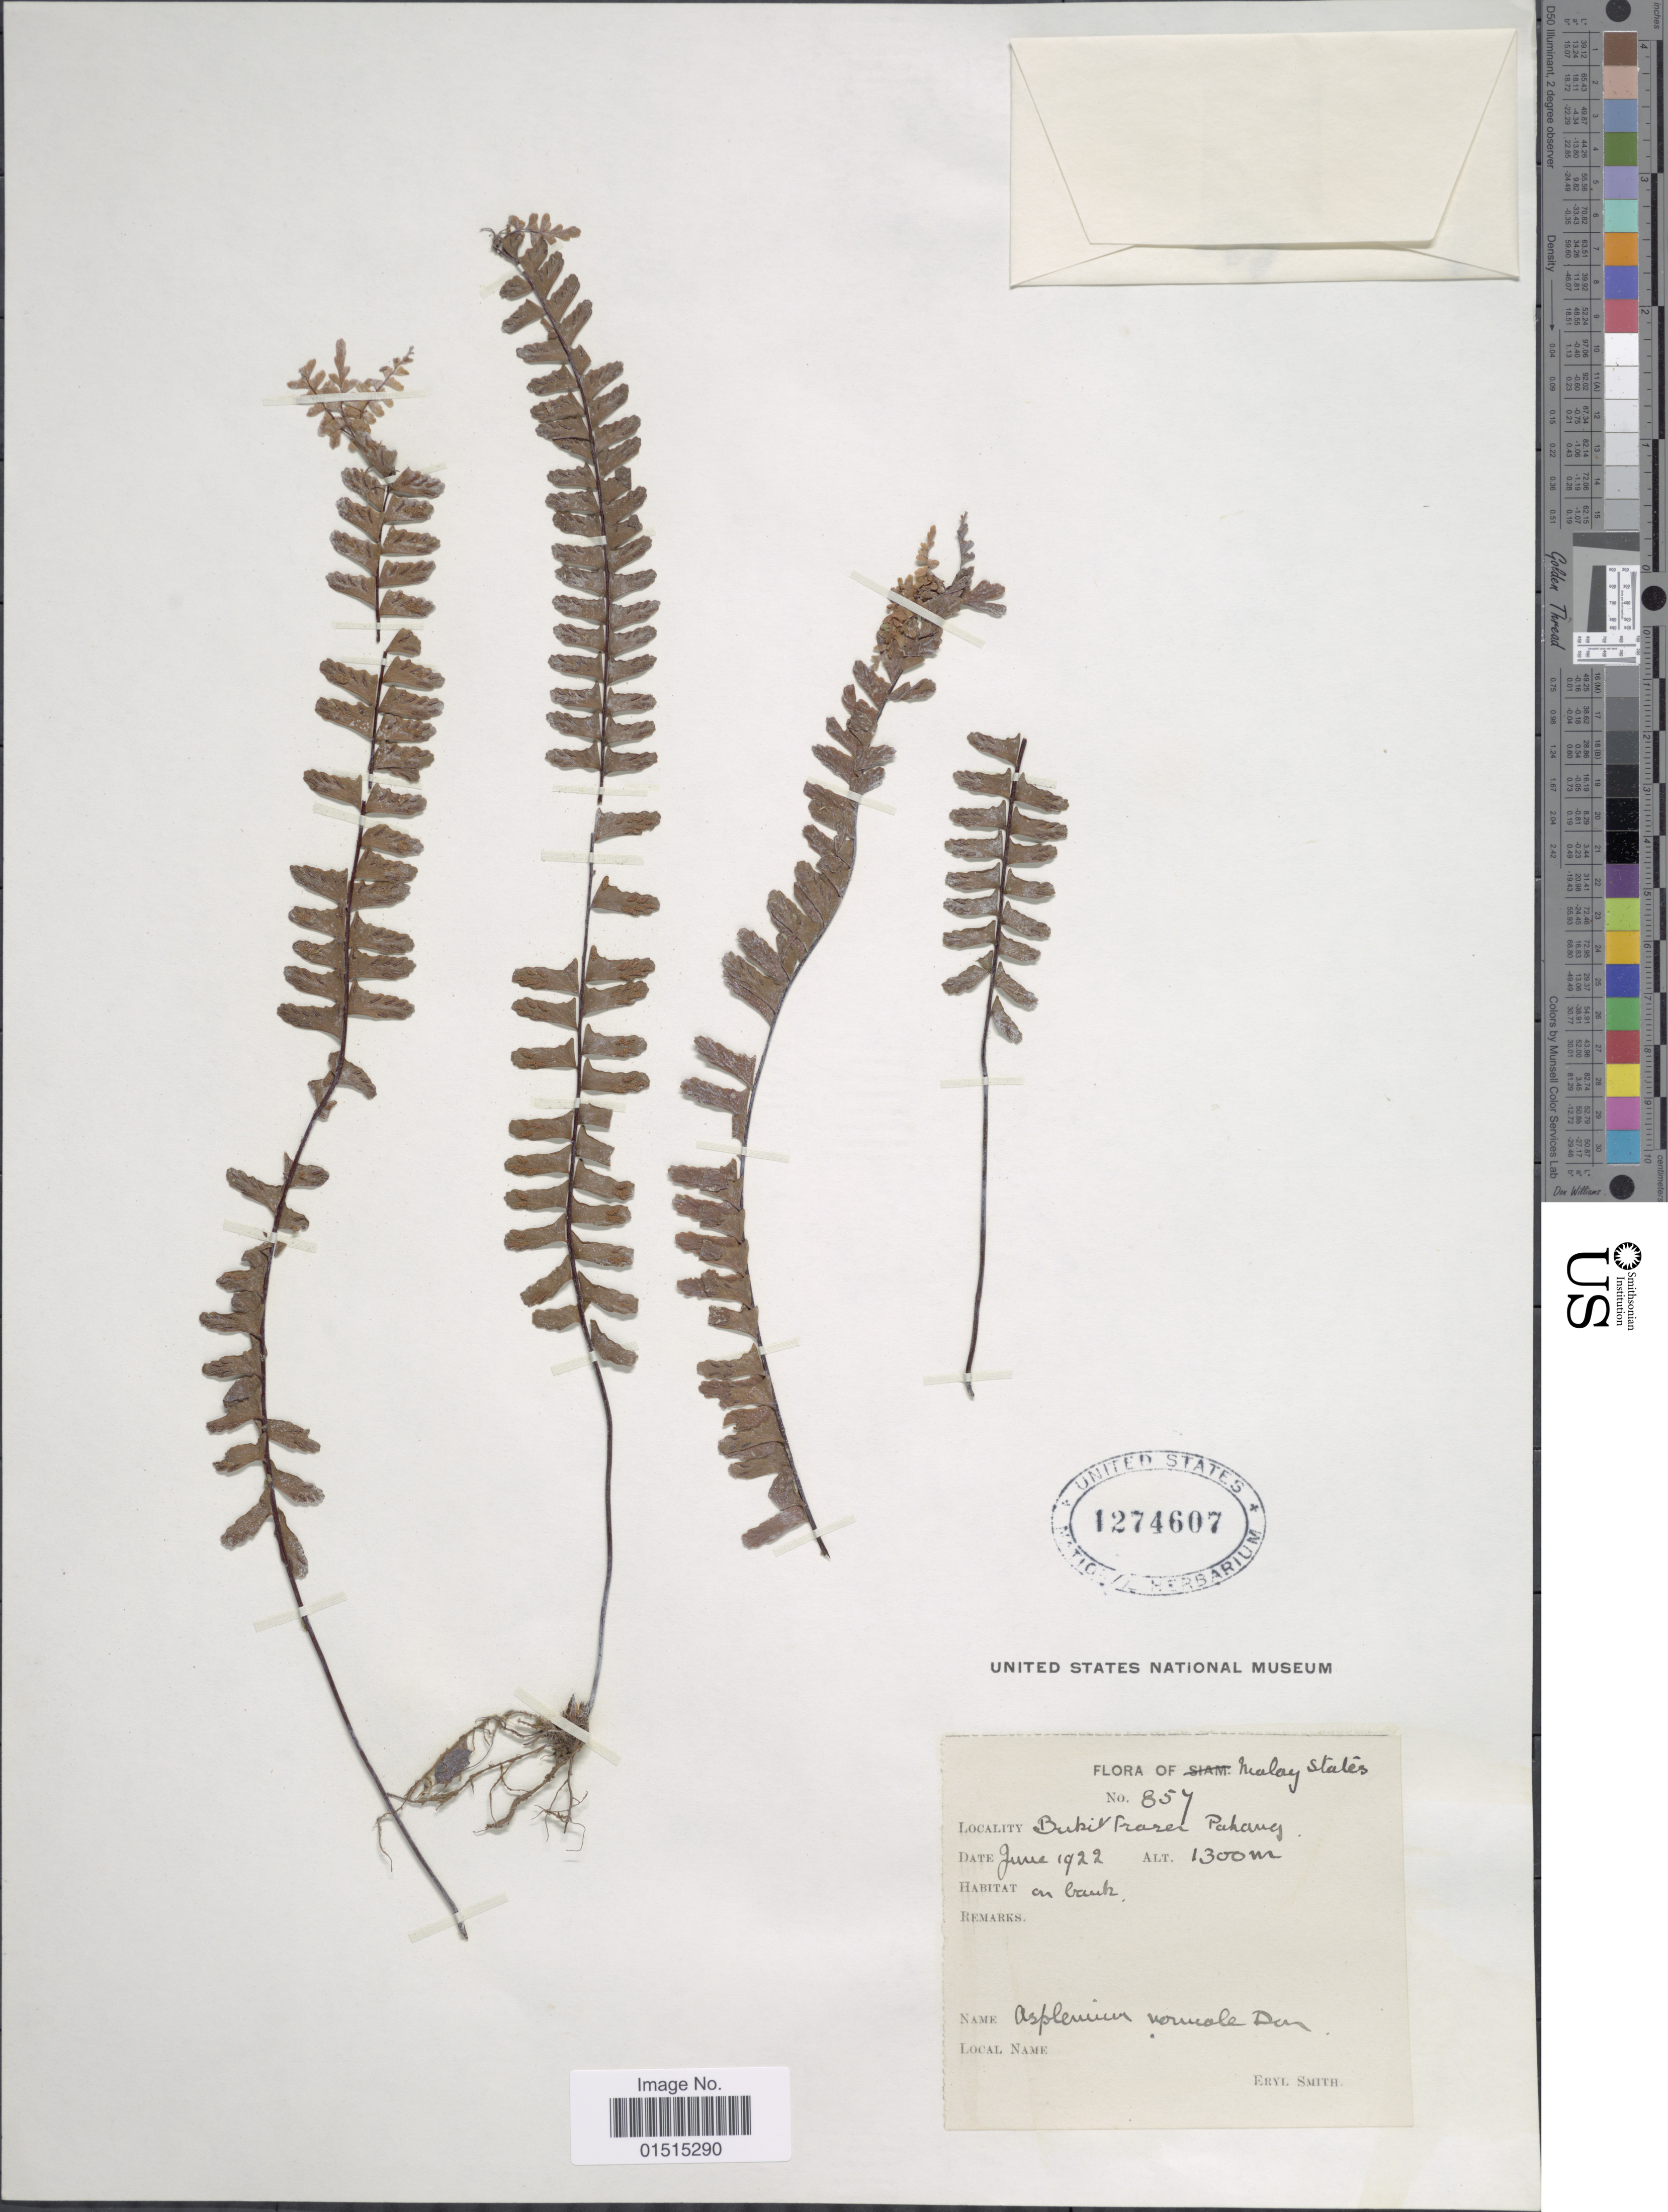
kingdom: Plantae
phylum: Tracheophyta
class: Polypodiopsida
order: Polypodiales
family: Aspleniaceae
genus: Asplenium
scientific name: Asplenium normale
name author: D. Don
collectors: C. E. Smith Jr.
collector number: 857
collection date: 1922-06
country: Malaysia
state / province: Pahang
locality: Malay States, Bukit Fraser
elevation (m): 1300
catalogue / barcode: US 1274607